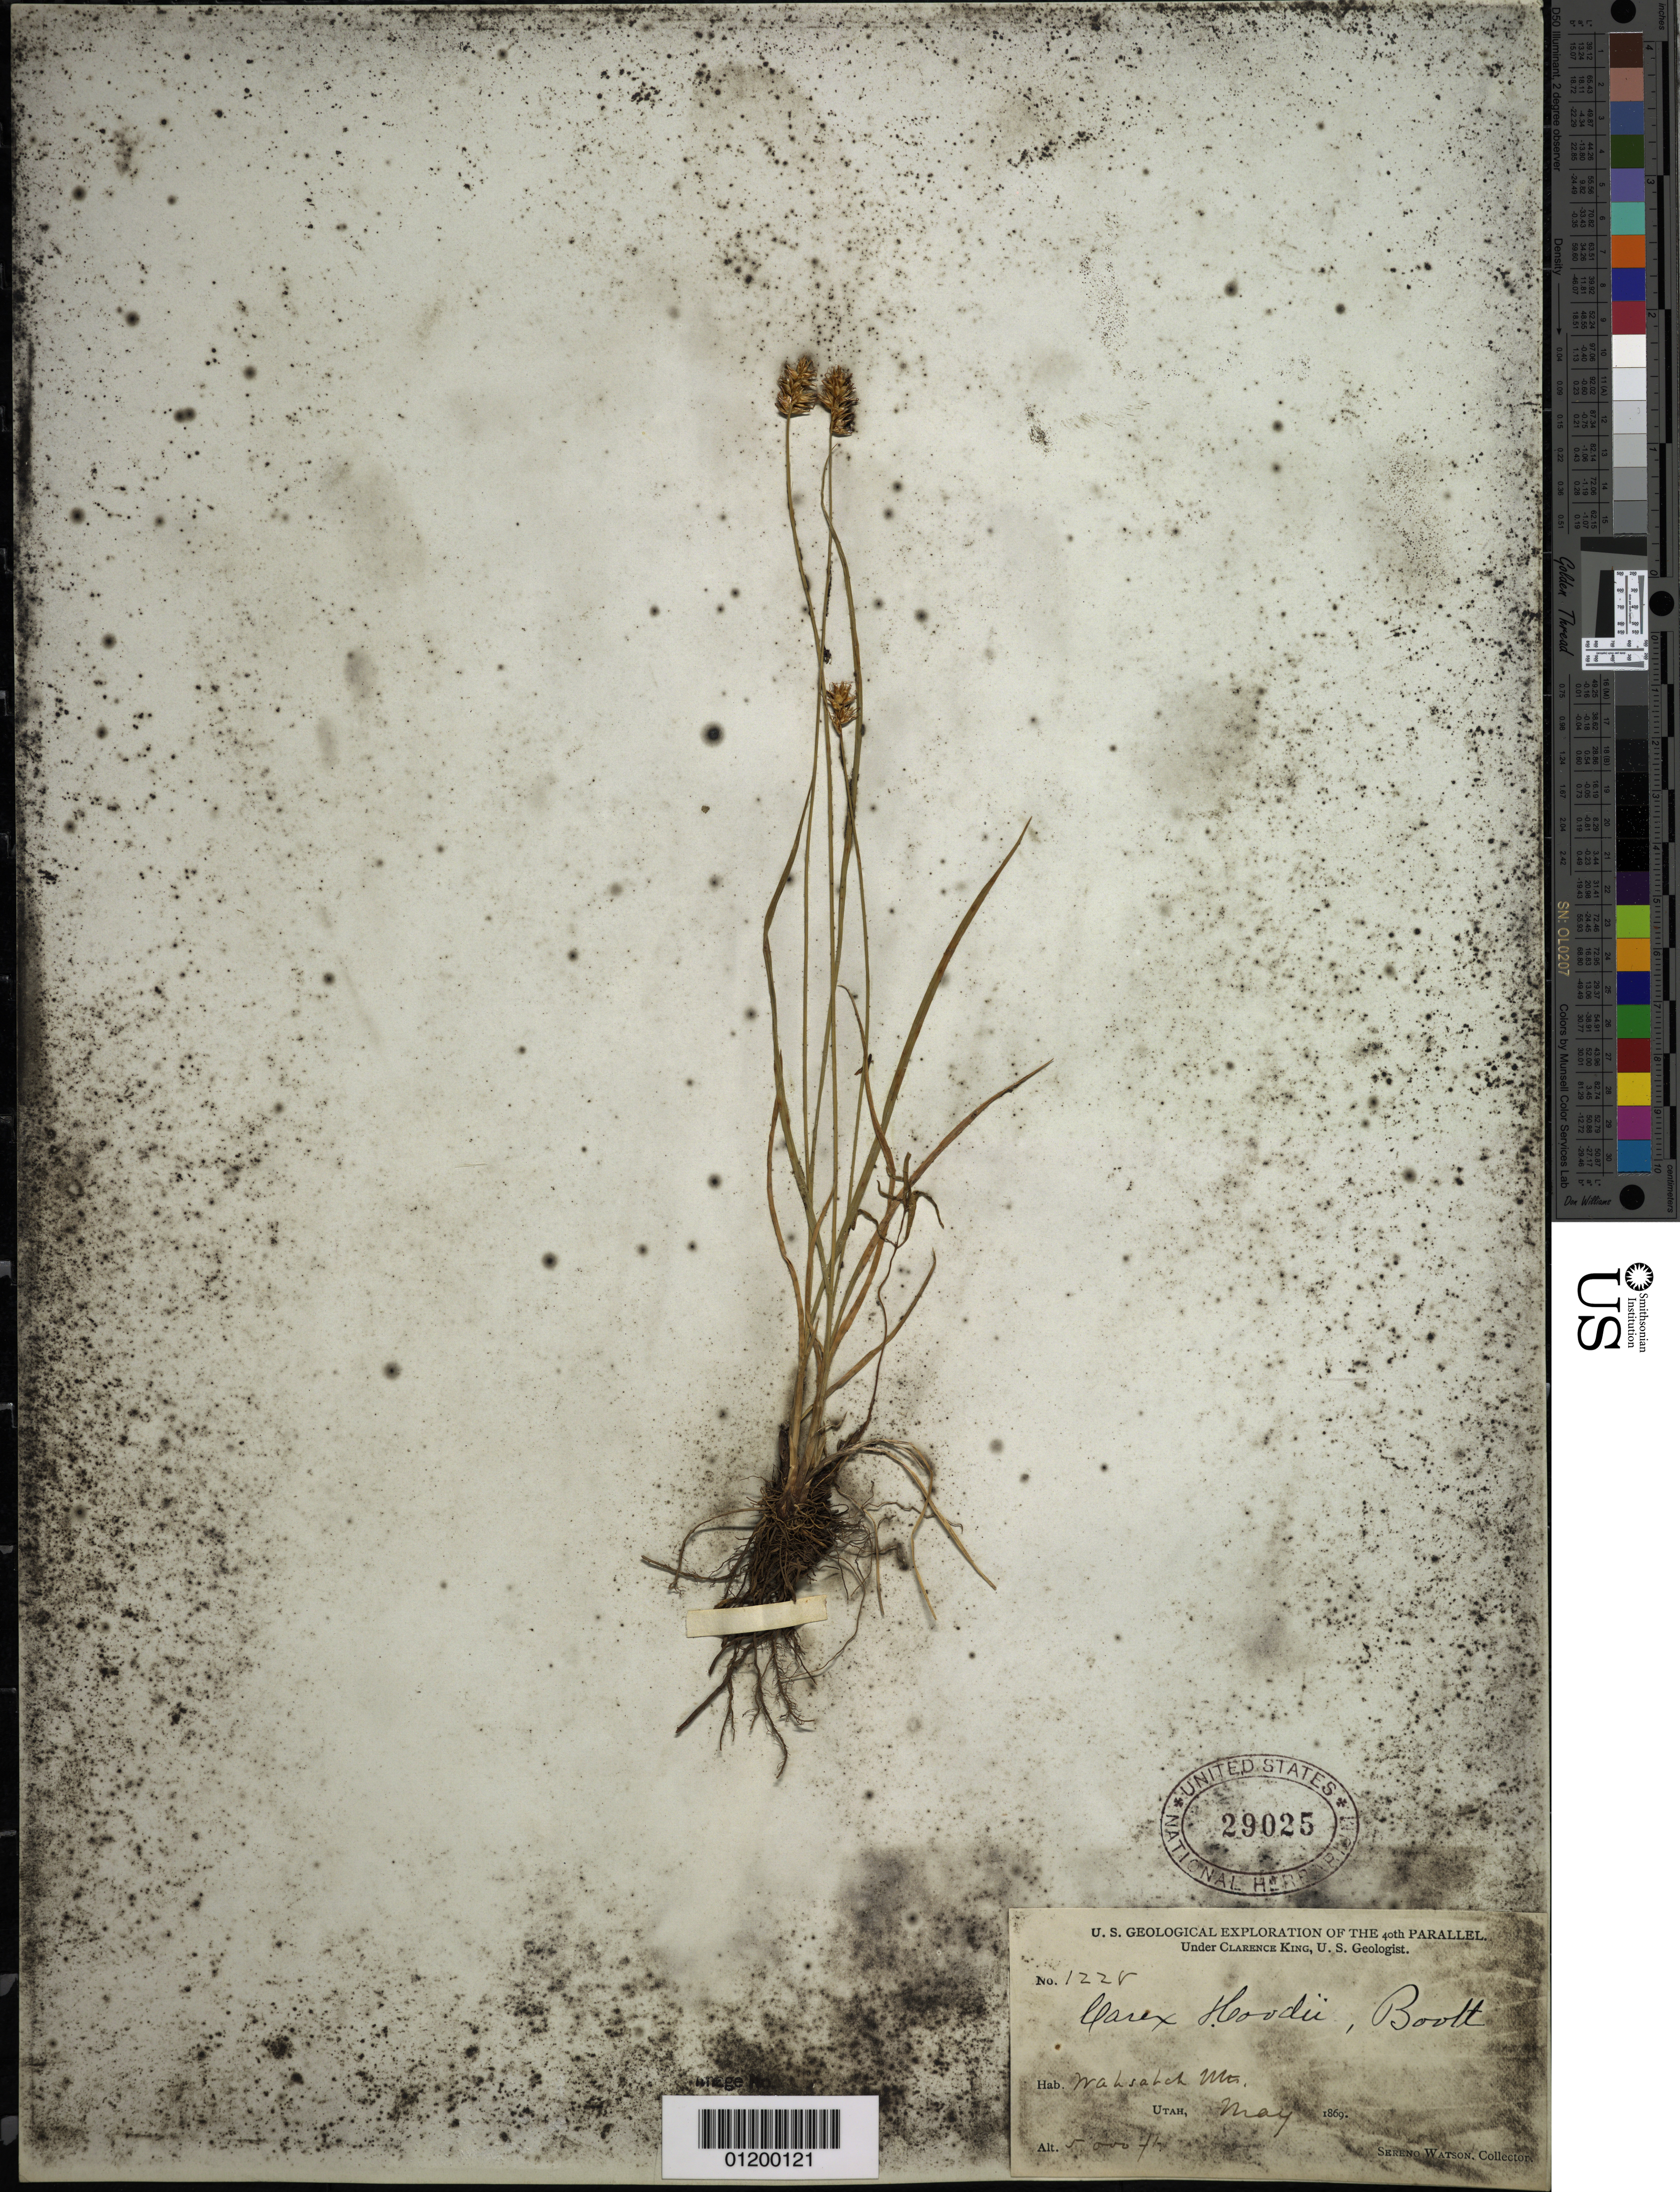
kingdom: Plantae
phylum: Tracheophyta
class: Liliopsida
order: Poales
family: Cyperaceae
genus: Carex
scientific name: Carex hoodii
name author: Boott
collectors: S. Watson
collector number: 1228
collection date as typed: May 1869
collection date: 1869-05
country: United States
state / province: Utah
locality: Wasatch Mts.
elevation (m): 1524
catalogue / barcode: US 29025